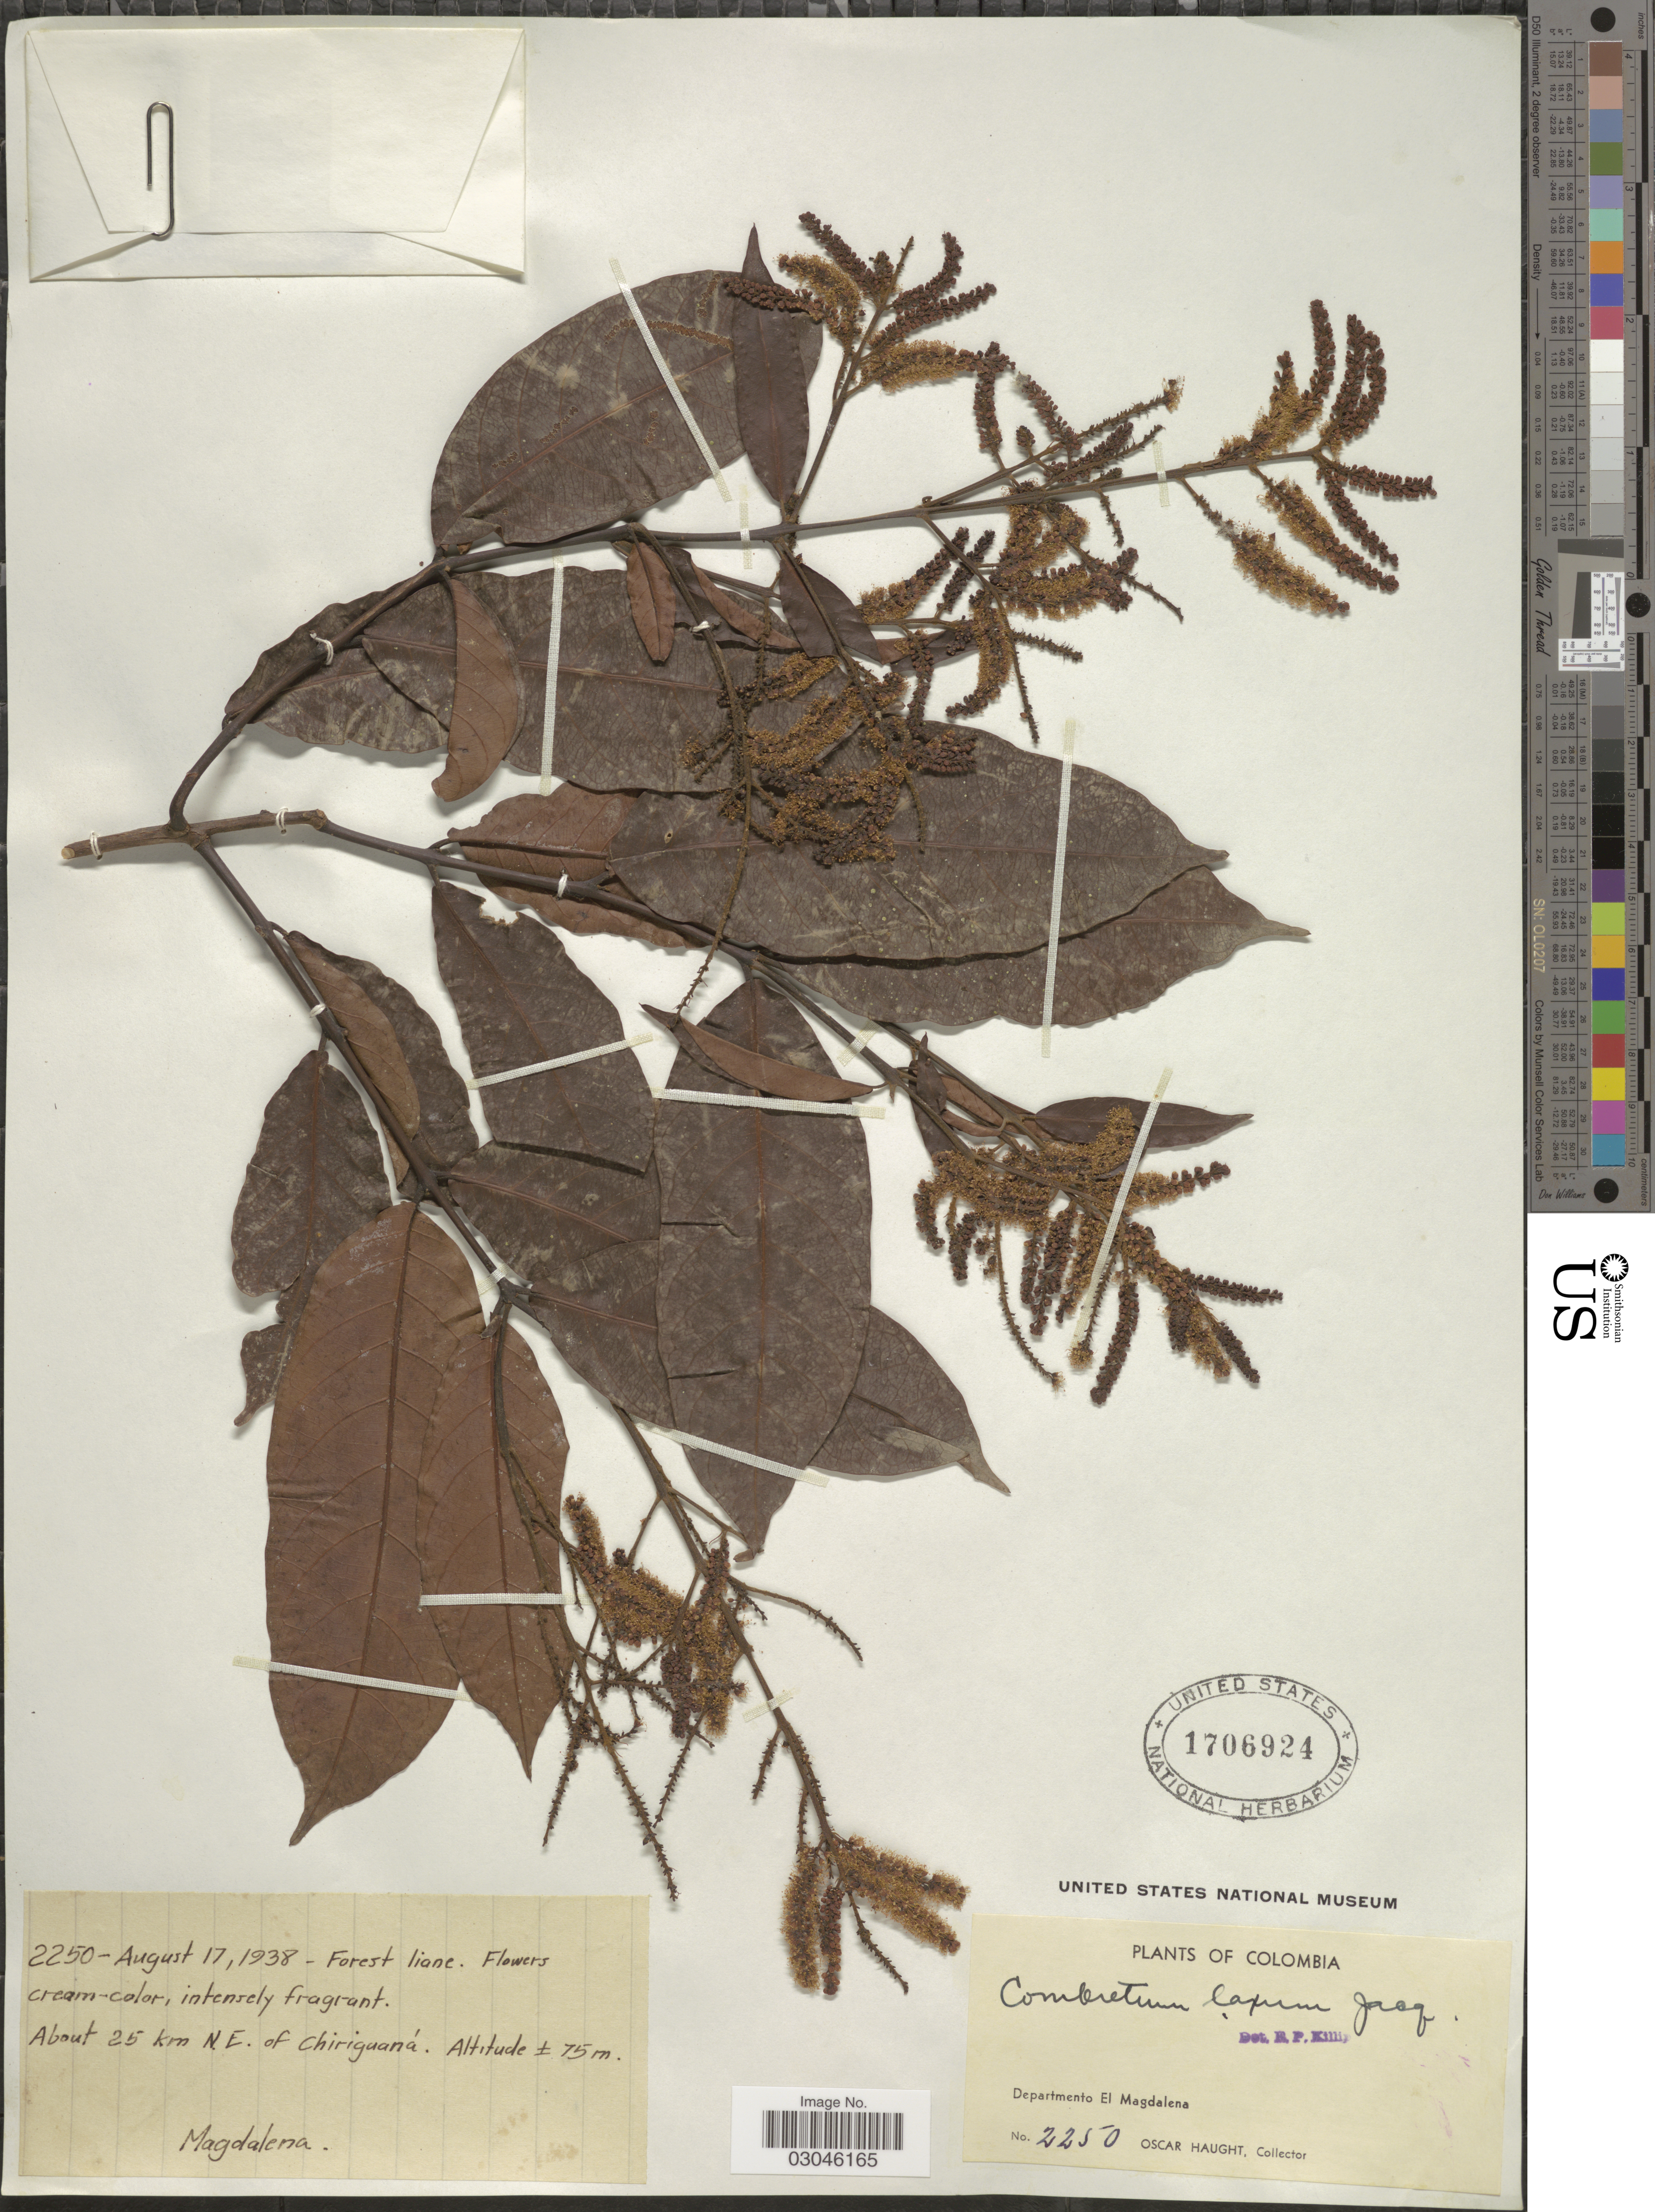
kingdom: Plantae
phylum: Tracheophyta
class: Magnoliopsida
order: Myrtales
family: Combretaceae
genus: Combretum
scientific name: Combretum laxum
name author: Jacq.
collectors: O. L. Haught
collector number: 2250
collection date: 1938-08-17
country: Colombia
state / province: Magdalena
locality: Departamento El Magdalena. About 25 km N.E. of Chiriguaná.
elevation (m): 75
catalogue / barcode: US 1706924